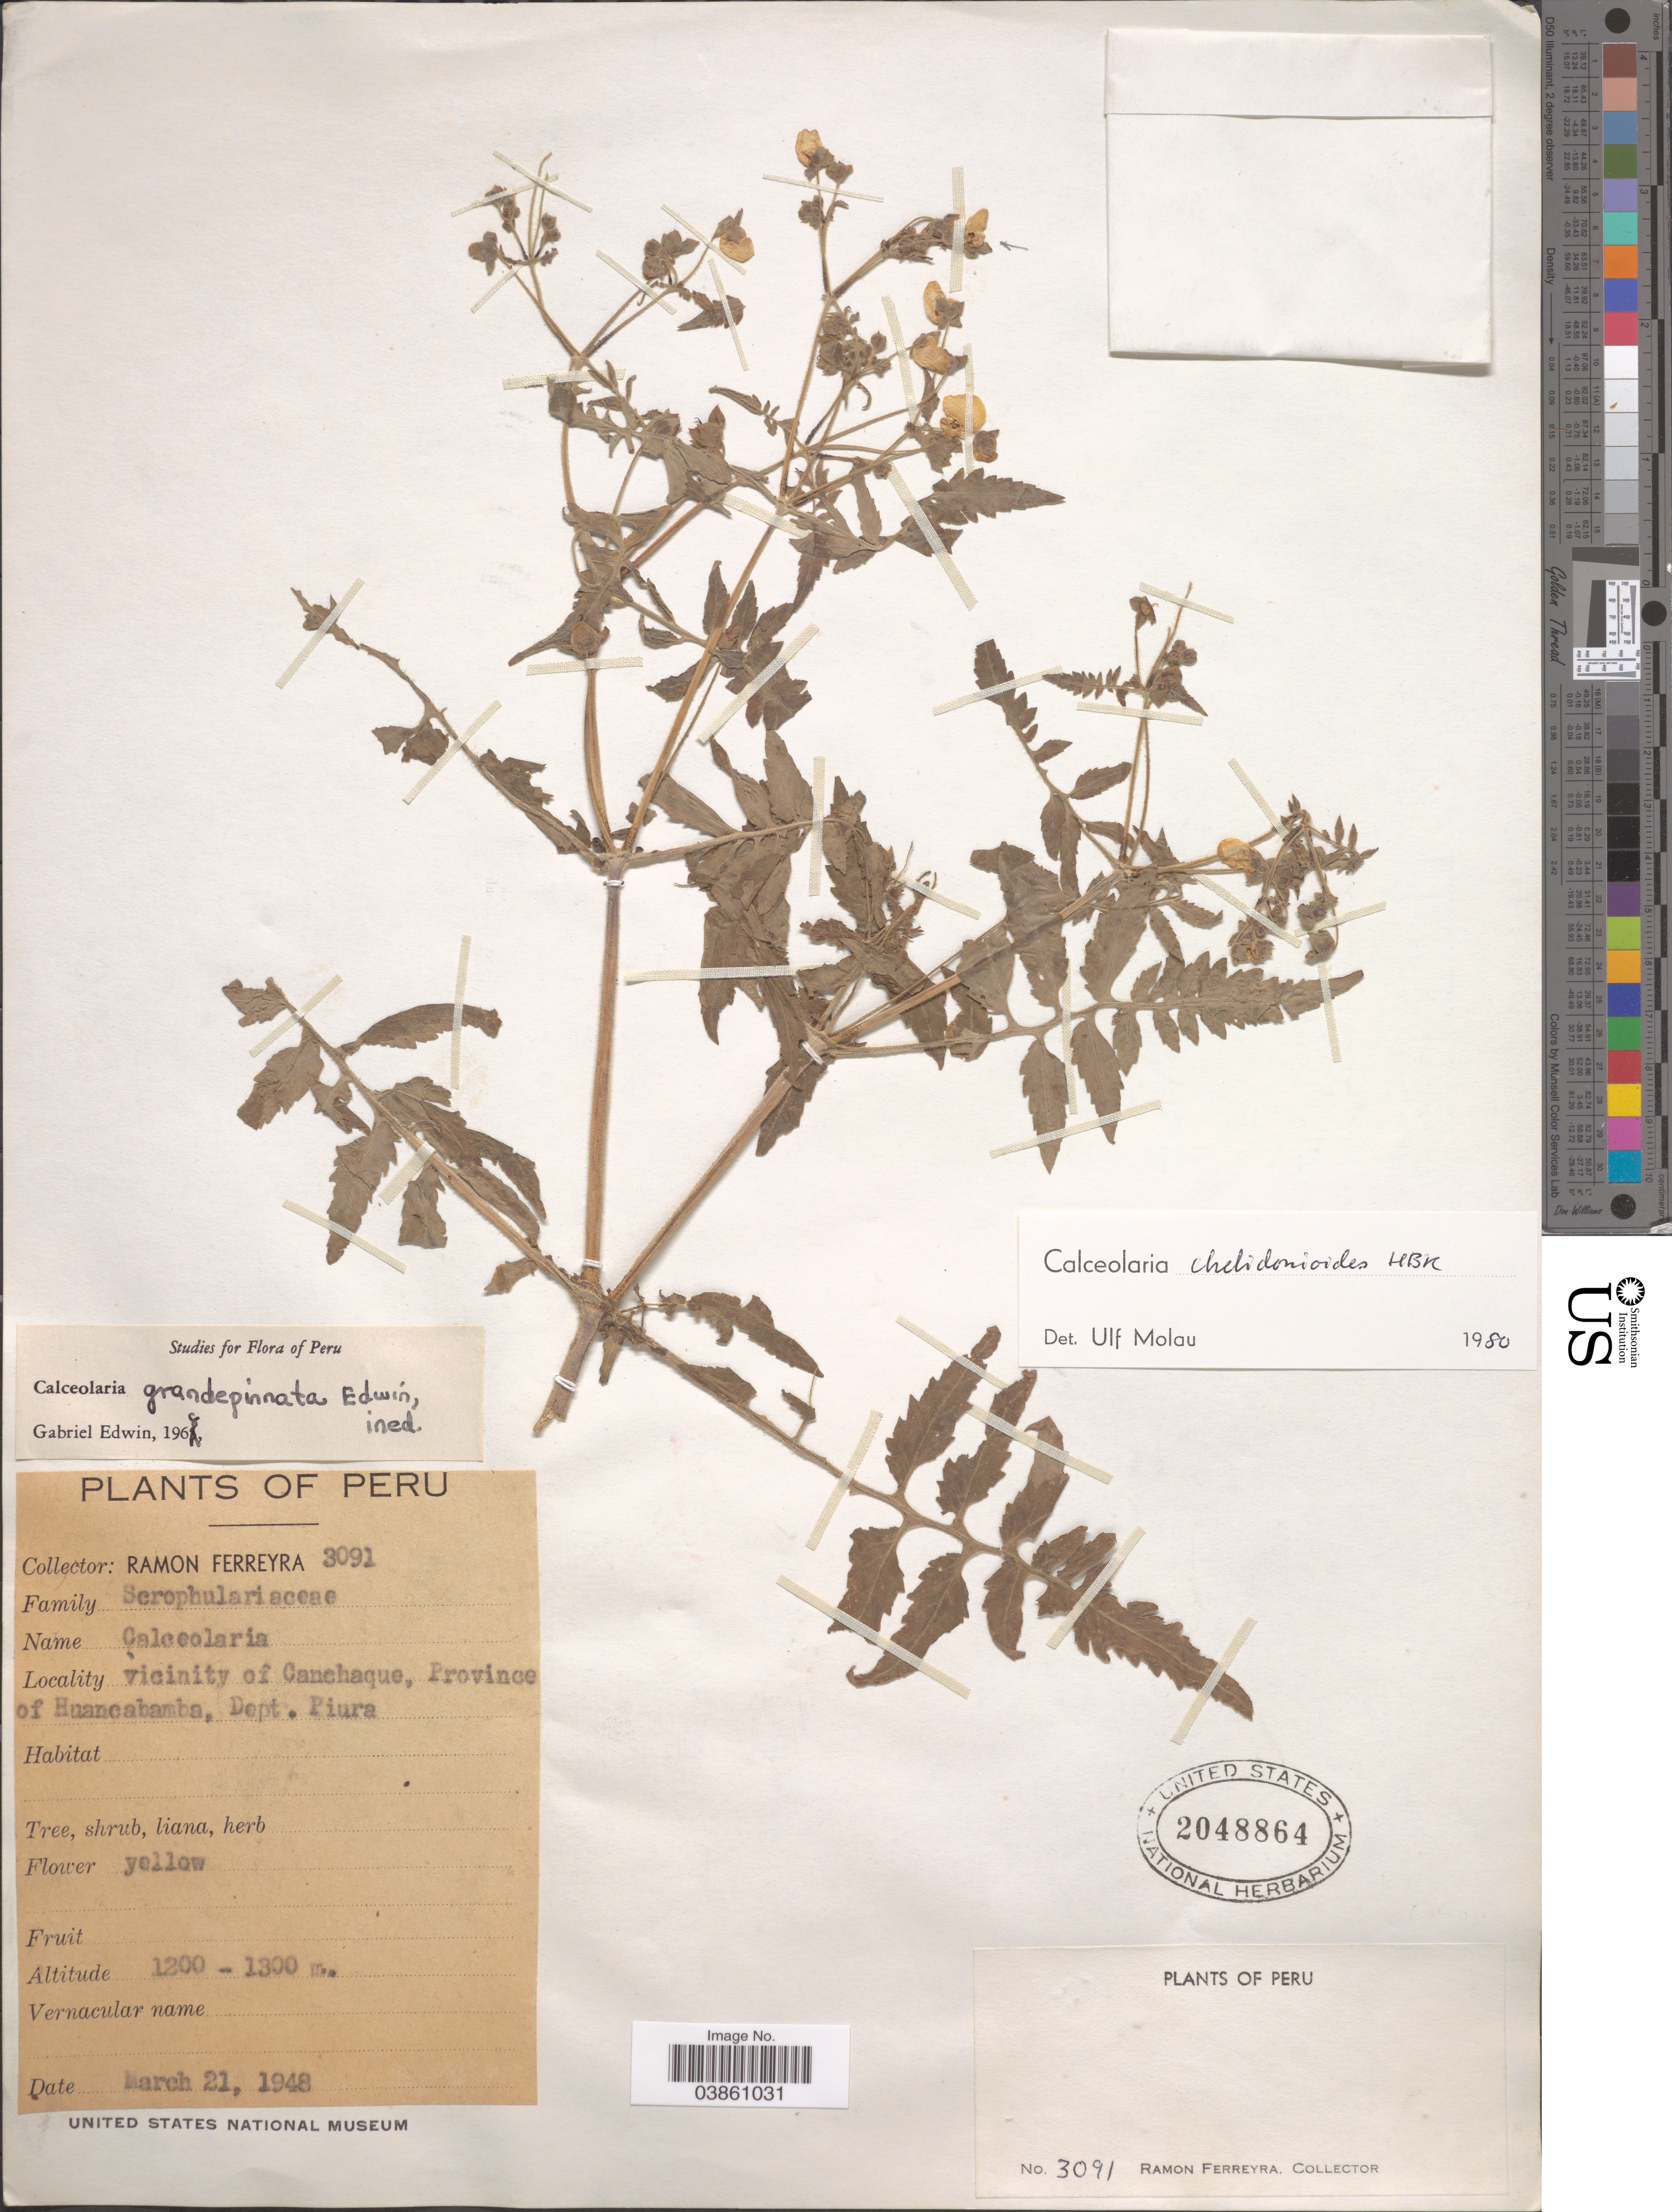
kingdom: Plantae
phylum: Tracheophyta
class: Magnoliopsida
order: Lamiales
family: Calceolariaceae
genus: Calceolaria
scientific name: Calceolaria chelidonioides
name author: Kunth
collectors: R. A. Ferreyra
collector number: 3091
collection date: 1948-03-21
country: Peru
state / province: Piura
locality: Vicinity of Canchaque, Province of Huancabamba, Dept. Piura.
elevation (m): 1200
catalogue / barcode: US 2048864